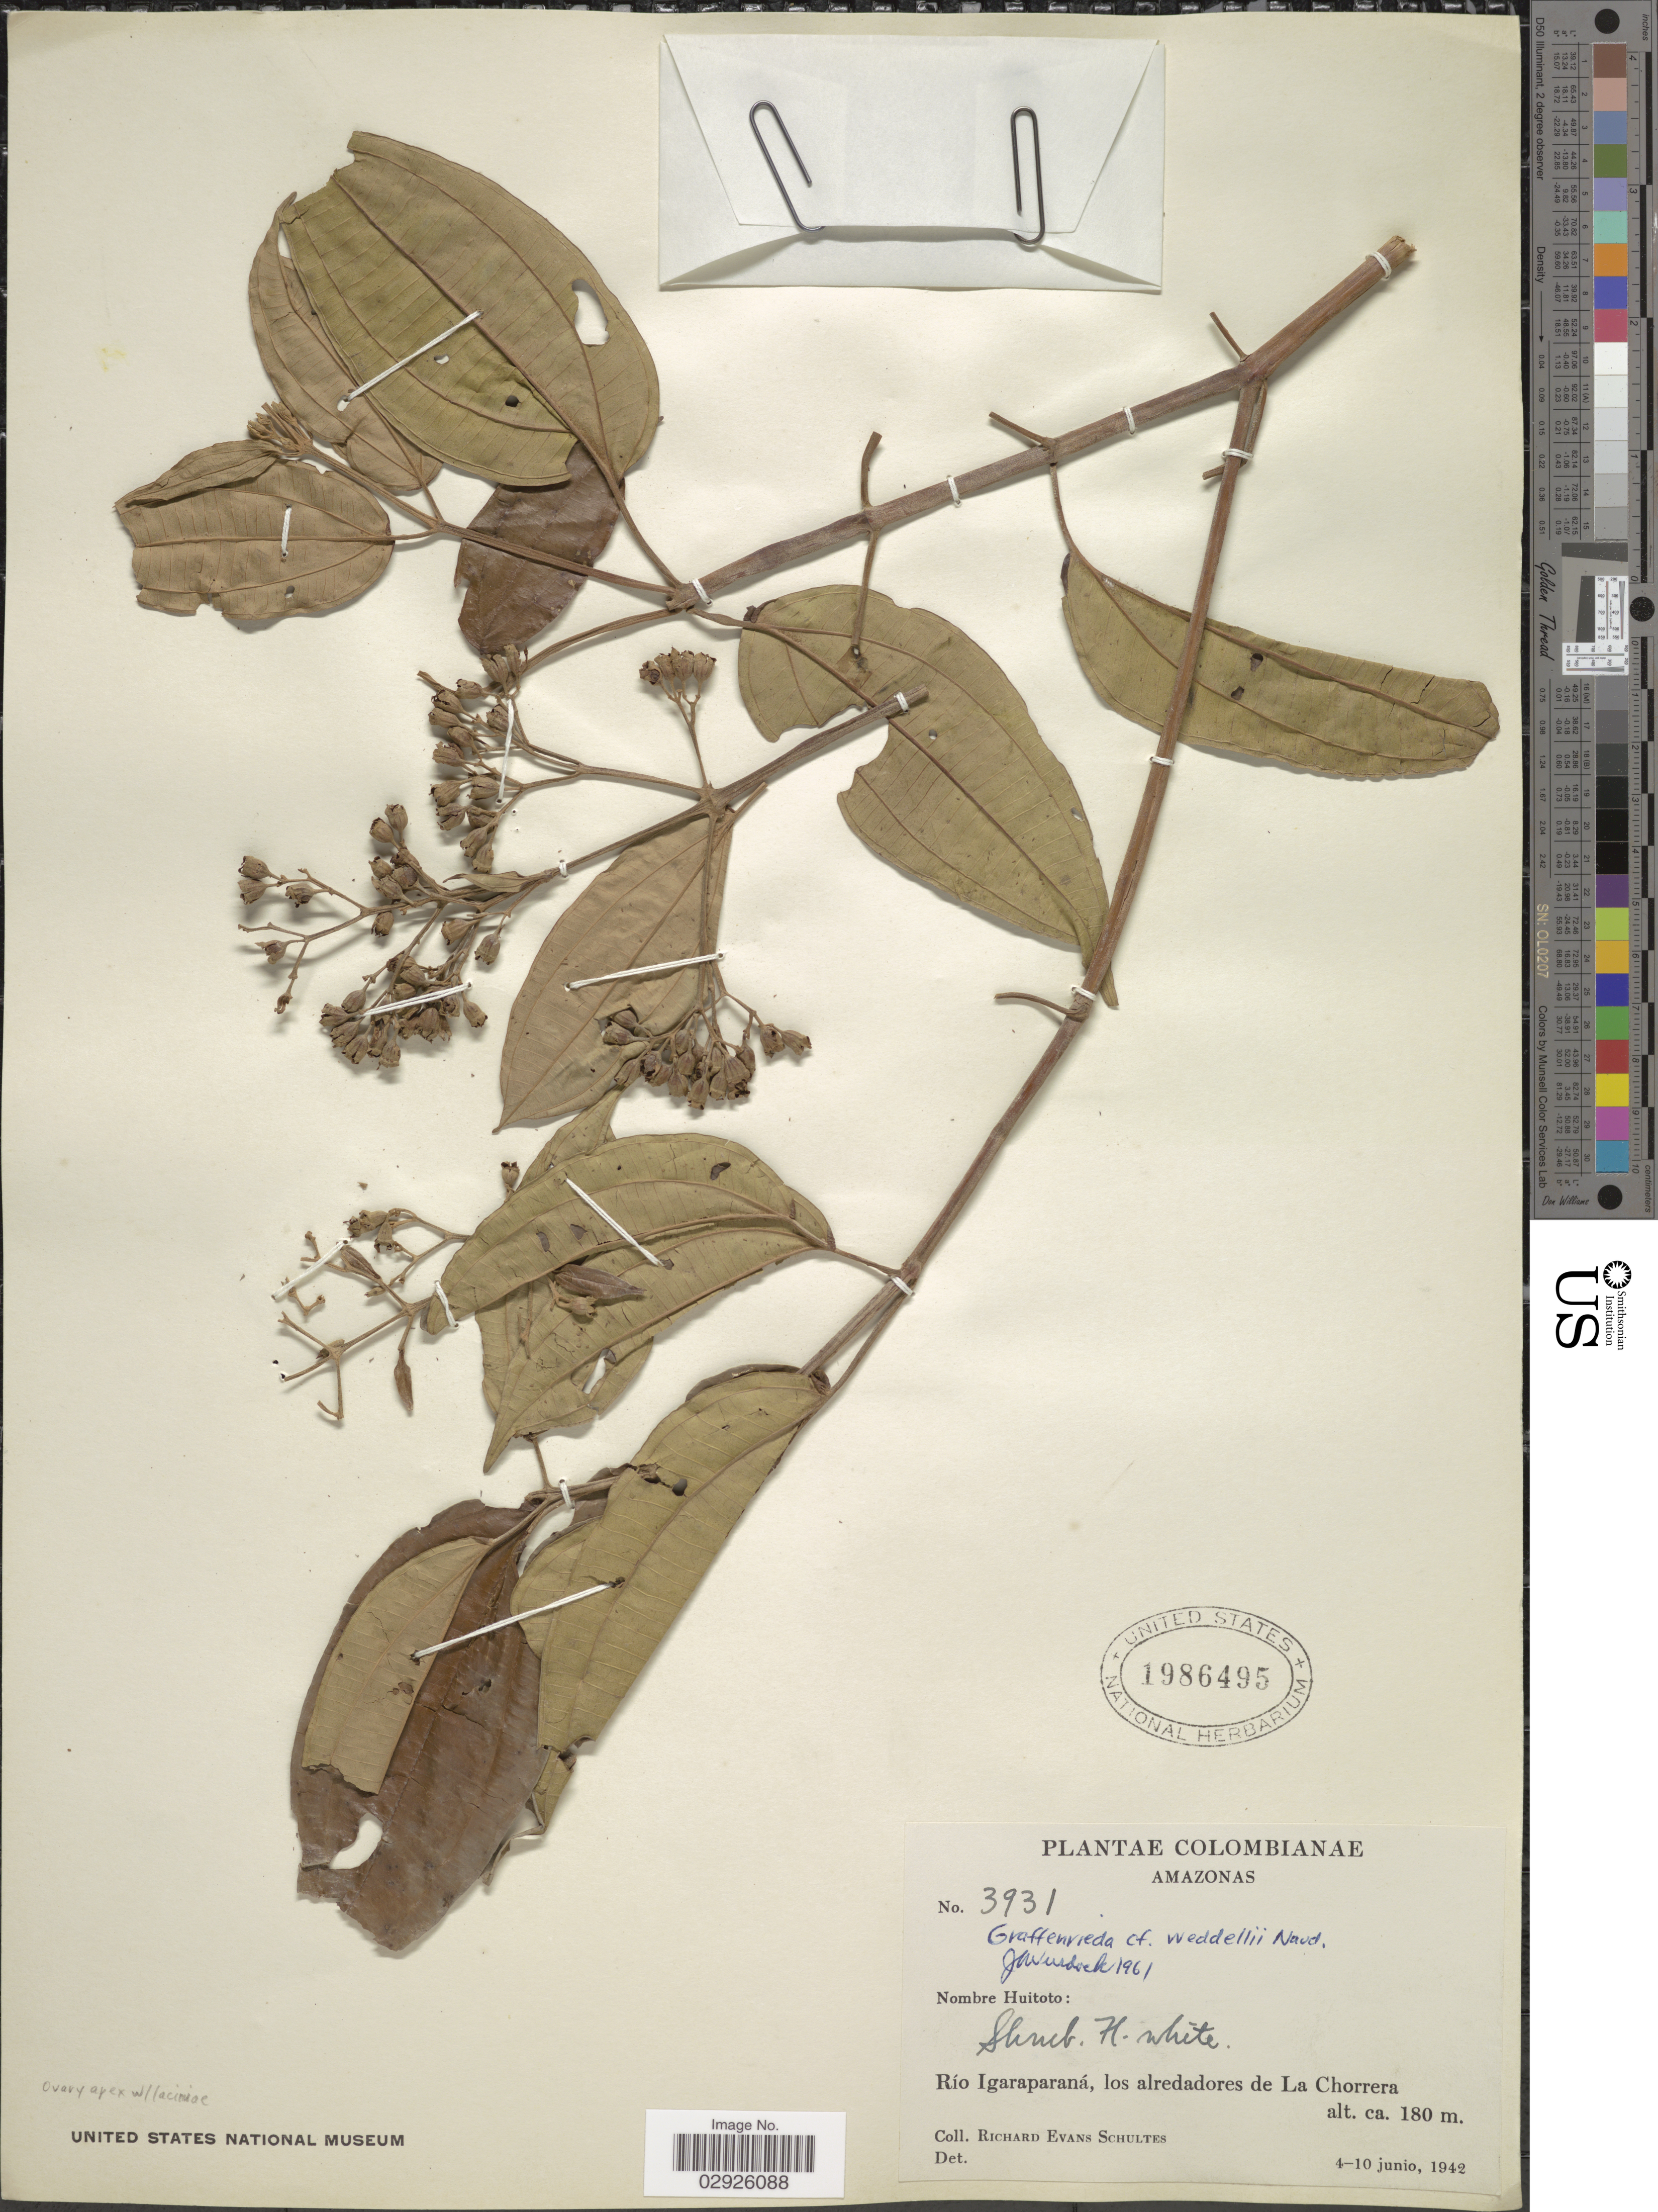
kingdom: Plantae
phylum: Tracheophyta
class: Magnoliopsida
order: Myrtales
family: Melastomataceae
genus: Graffenrieda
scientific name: Graffenrieda weddellii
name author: Naudin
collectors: R. E. Schultes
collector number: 3931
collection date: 1942-06-04/1942-06-10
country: Colombia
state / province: Amazônas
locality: Río Igaraparaná, los alrededores de La Chorrera.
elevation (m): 180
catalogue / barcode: US 1986495